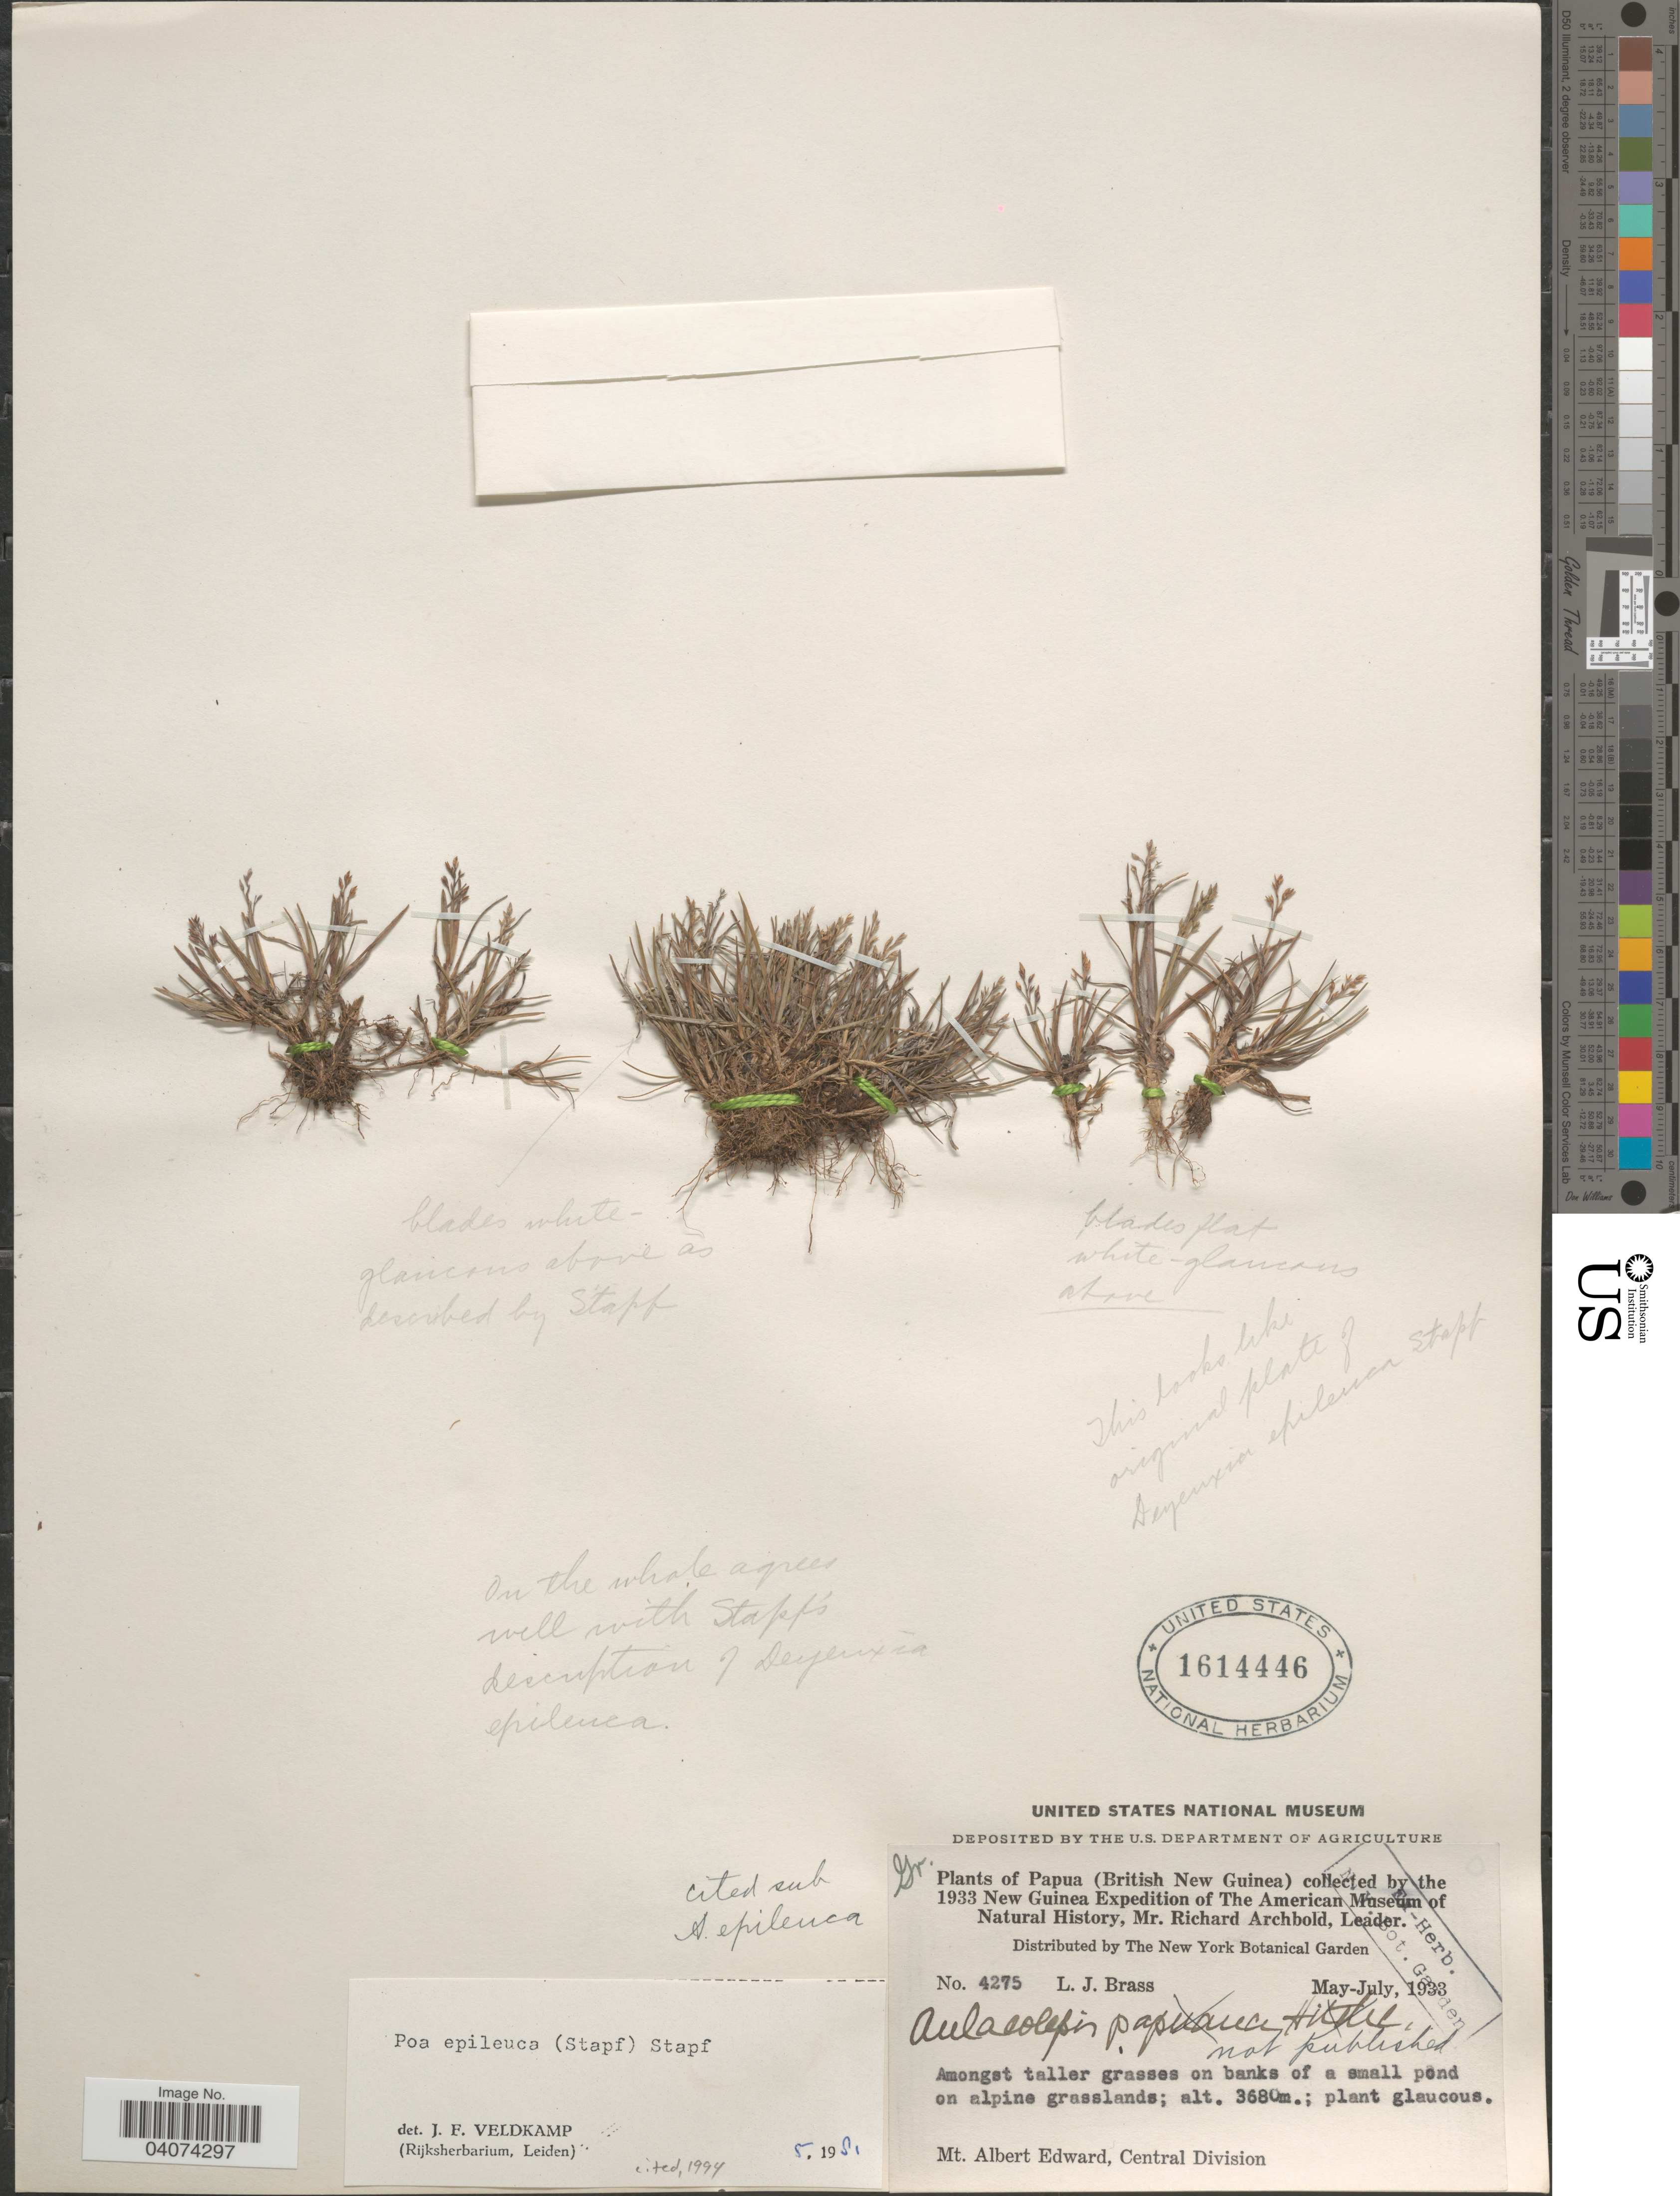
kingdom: Plantae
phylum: Tracheophyta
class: Liliopsida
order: Poales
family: Poaceae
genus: Poa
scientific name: Poa epileuca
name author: (Stapf) Stapf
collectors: L. J. Brass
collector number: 4275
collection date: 1933-05/1933-07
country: Papua New Guinea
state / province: Central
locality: The 1933 New Guinea Expedition of The American Museum of Natural History. Mt. Albert Edward, Central Division. British New Guinea.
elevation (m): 3680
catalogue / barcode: US 1614446